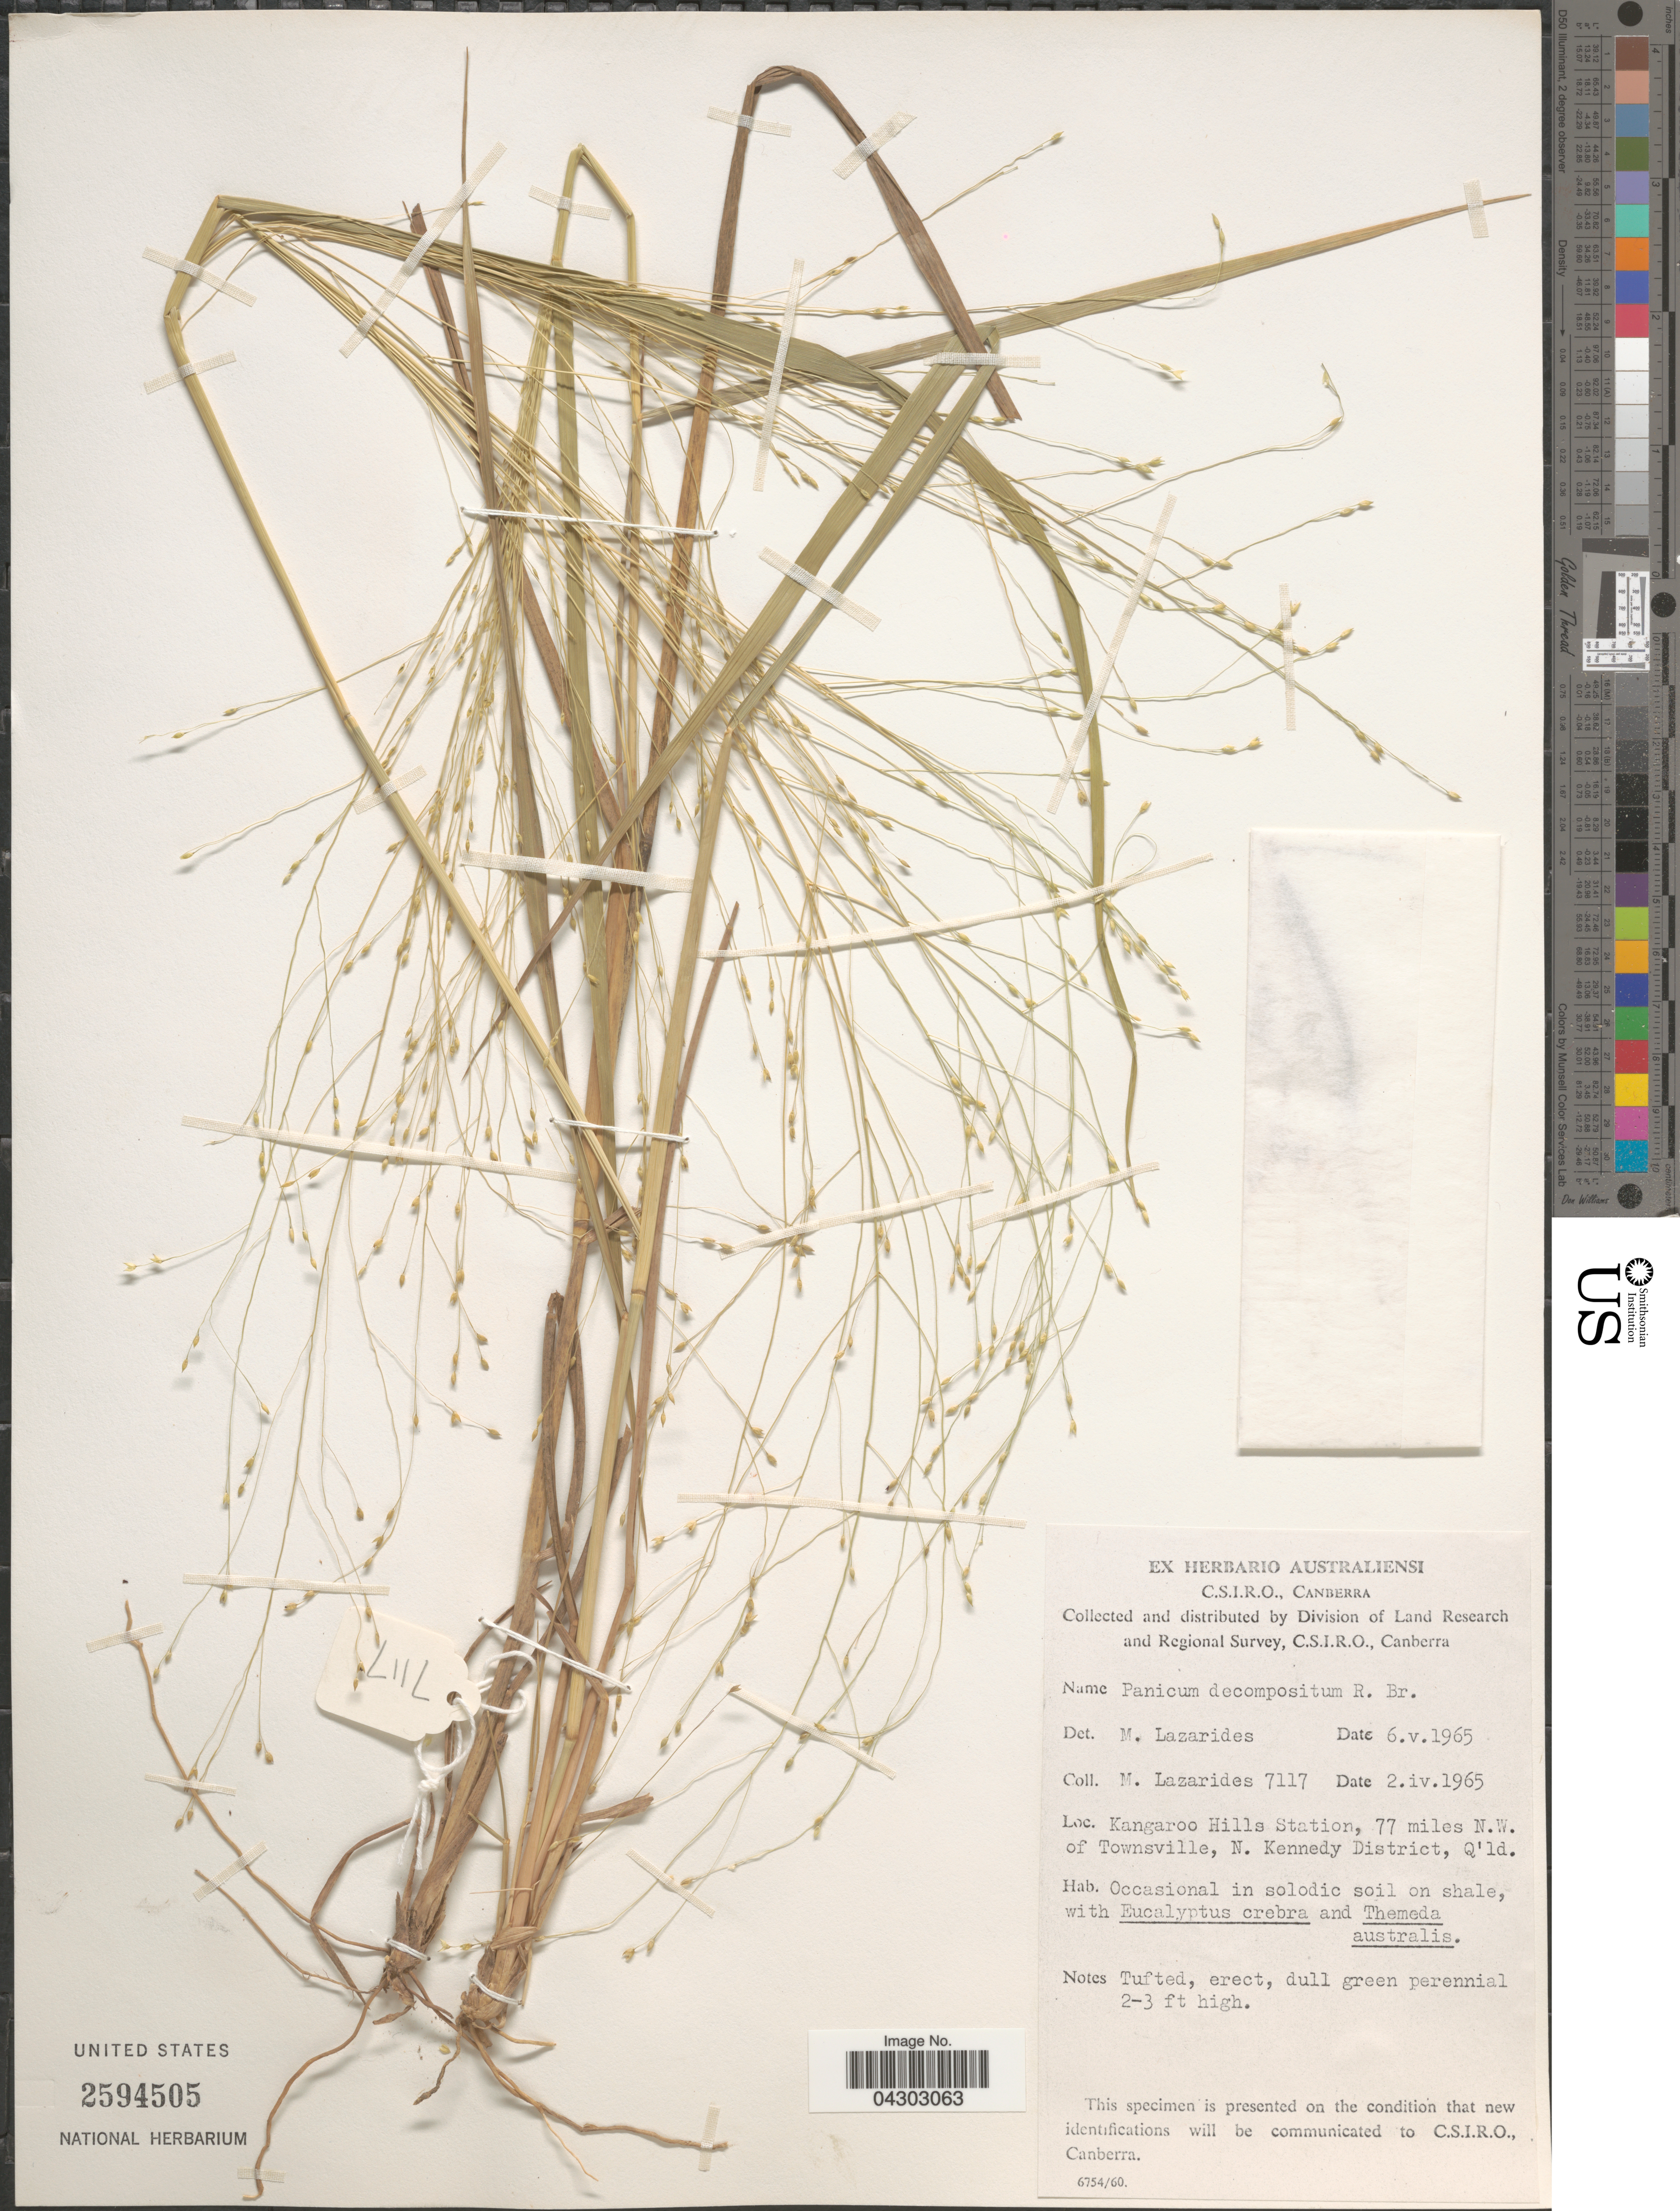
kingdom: Plantae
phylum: Tracheophyta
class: Liliopsida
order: Poales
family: Poaceae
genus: Panicum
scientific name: Panicum decompositum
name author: R. Br.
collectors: M. Lazarides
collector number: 7117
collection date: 1965-04-02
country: Australia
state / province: Queensland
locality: Division of Land Research and Regional Survey. Kangaroo Hills Station, 77 miles N.W. of Townsville, N. Kennedy District.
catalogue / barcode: US 2594505